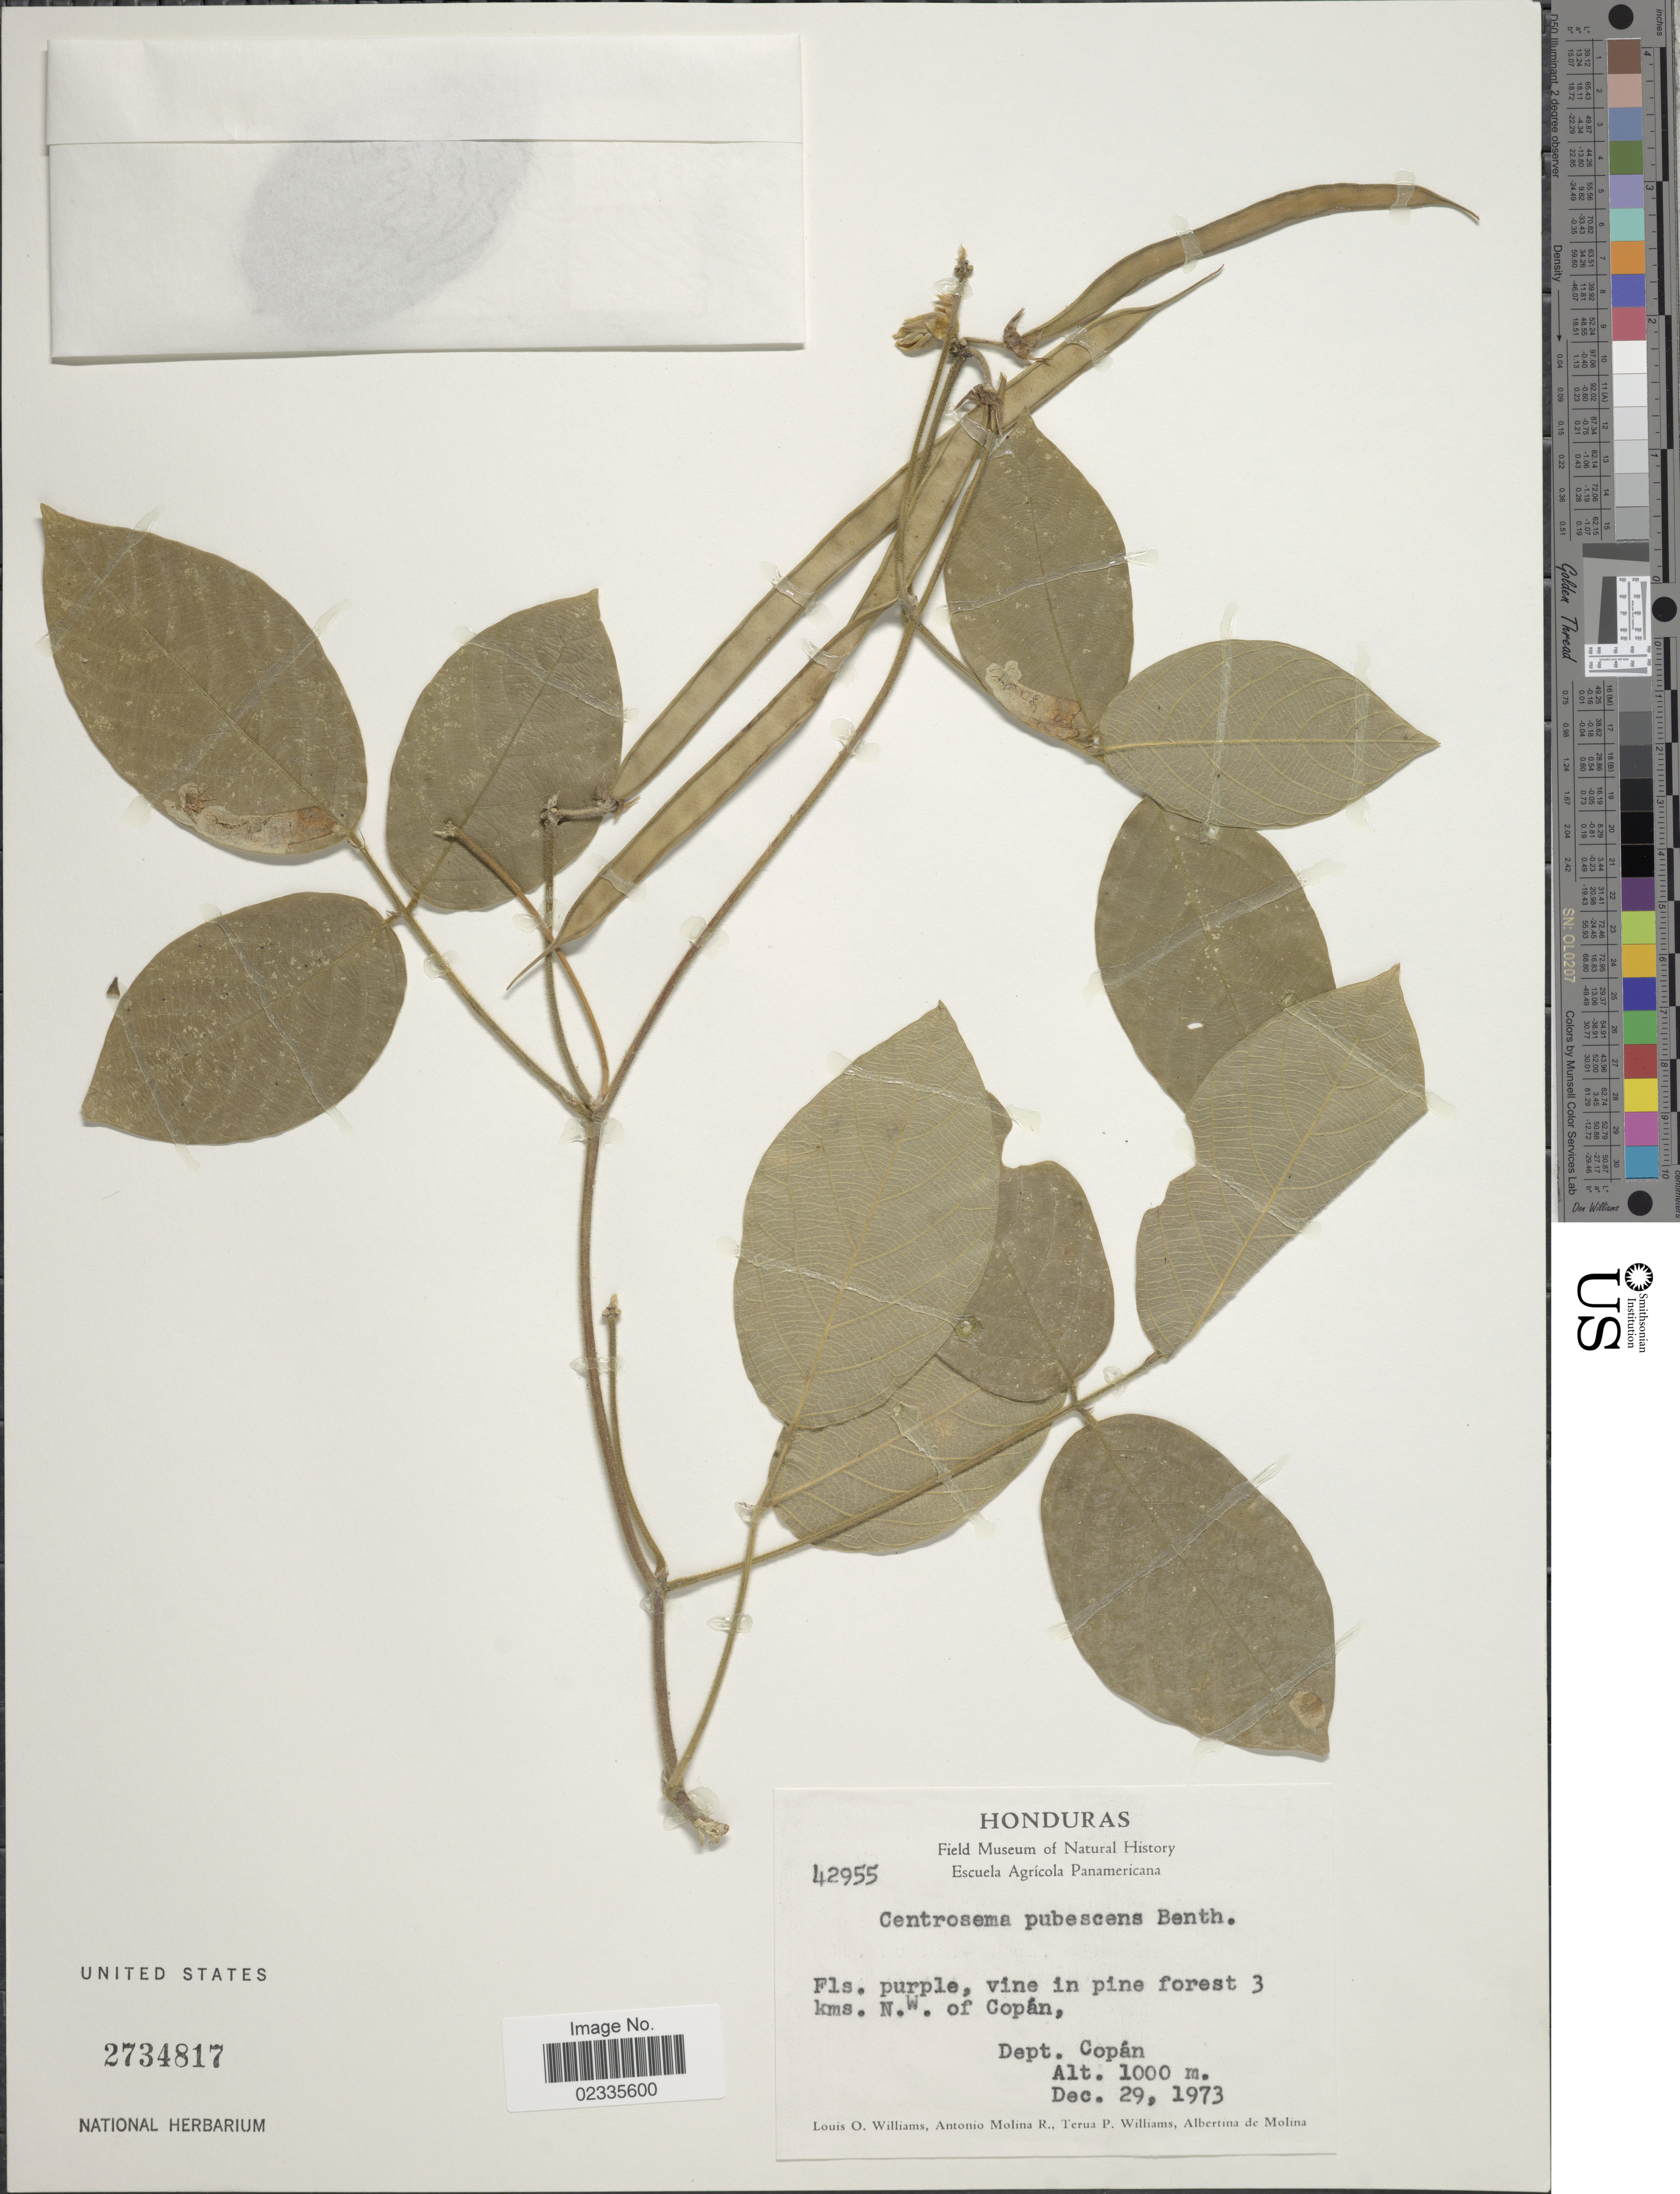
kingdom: Plantae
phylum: Tracheophyta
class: Magnoliopsida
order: Fabales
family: Fabaceae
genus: Centrosema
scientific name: Centrosema pubescens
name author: Benth.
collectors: L. O. Williams, A. Molina R., T. P. Williams & A. R. Molina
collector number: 42955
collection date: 1973-12-29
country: Honduras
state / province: Copán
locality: Vine in pine forest 3 kms. N.W. of Copan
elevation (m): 1000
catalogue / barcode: US 2734817